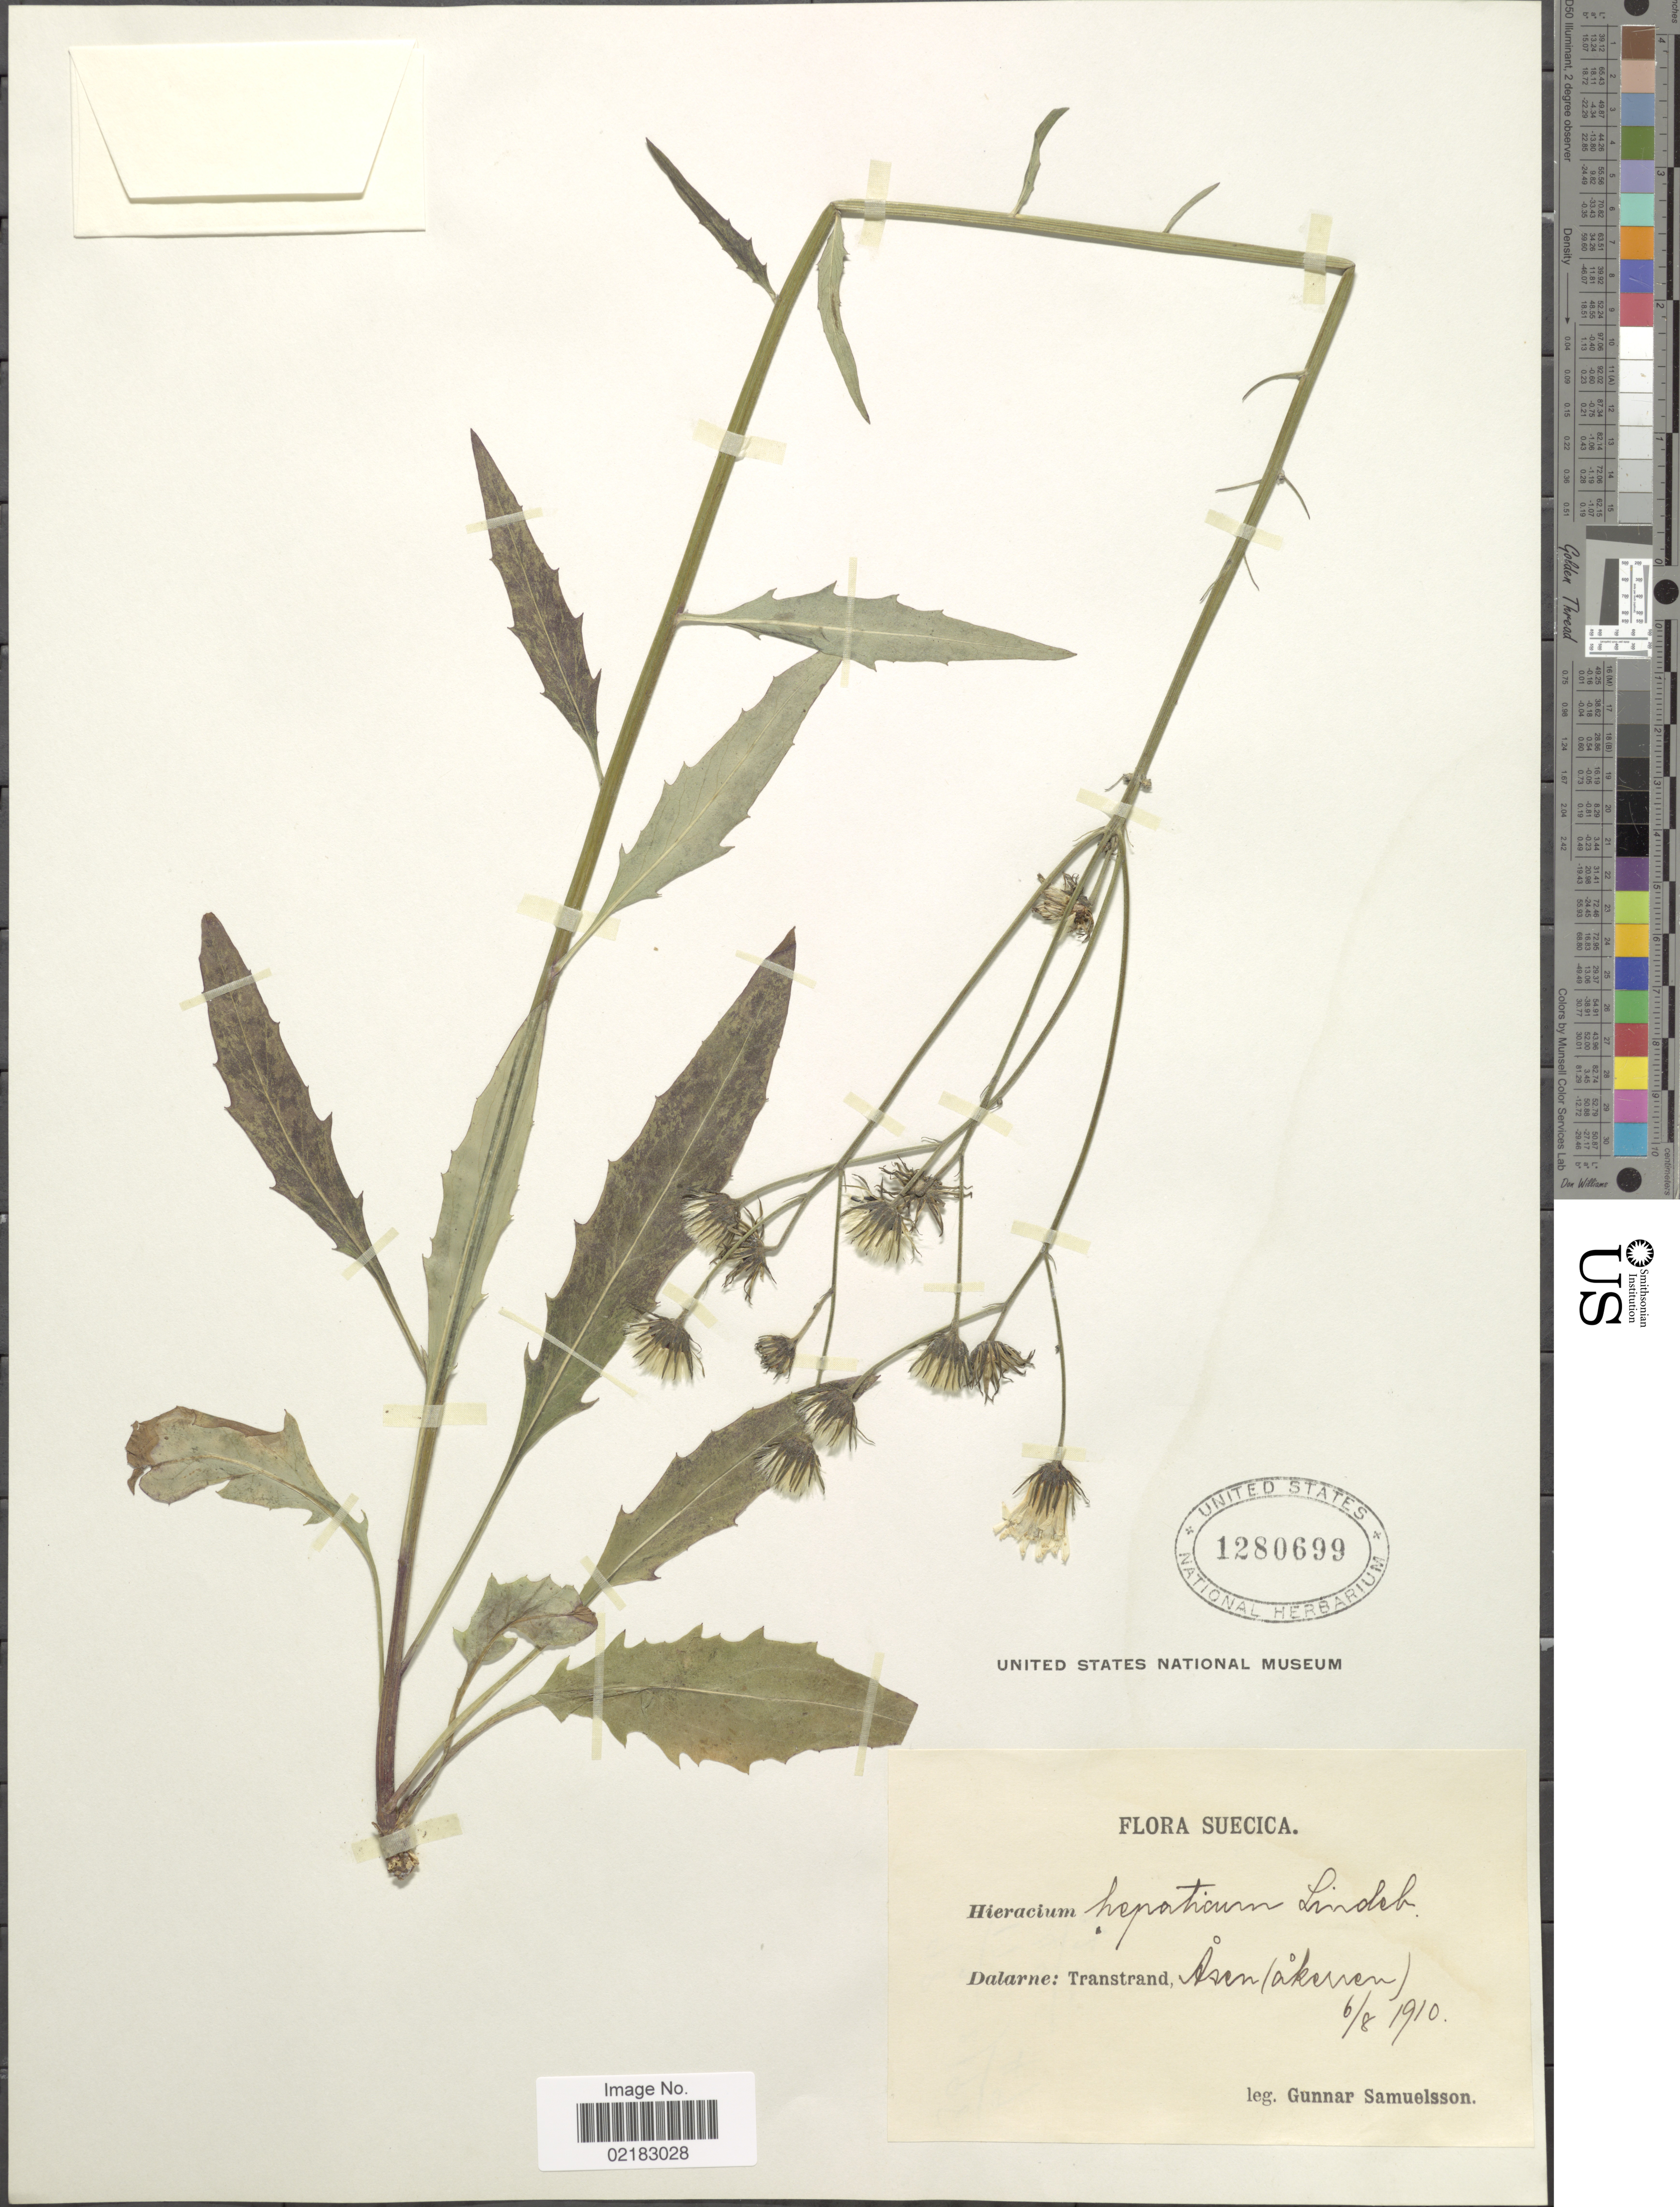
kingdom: Plantae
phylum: Tracheophyta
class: Magnoliopsida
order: Asterales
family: Asteraceae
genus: Hieracium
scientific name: Hieracium hepaticum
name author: (Lindeb.) Norrlin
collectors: G. Samuelsson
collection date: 1910-08-06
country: Sweden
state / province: Dalarna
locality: Suecica, Dalarne: Transtrand, Asen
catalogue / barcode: US 1280699